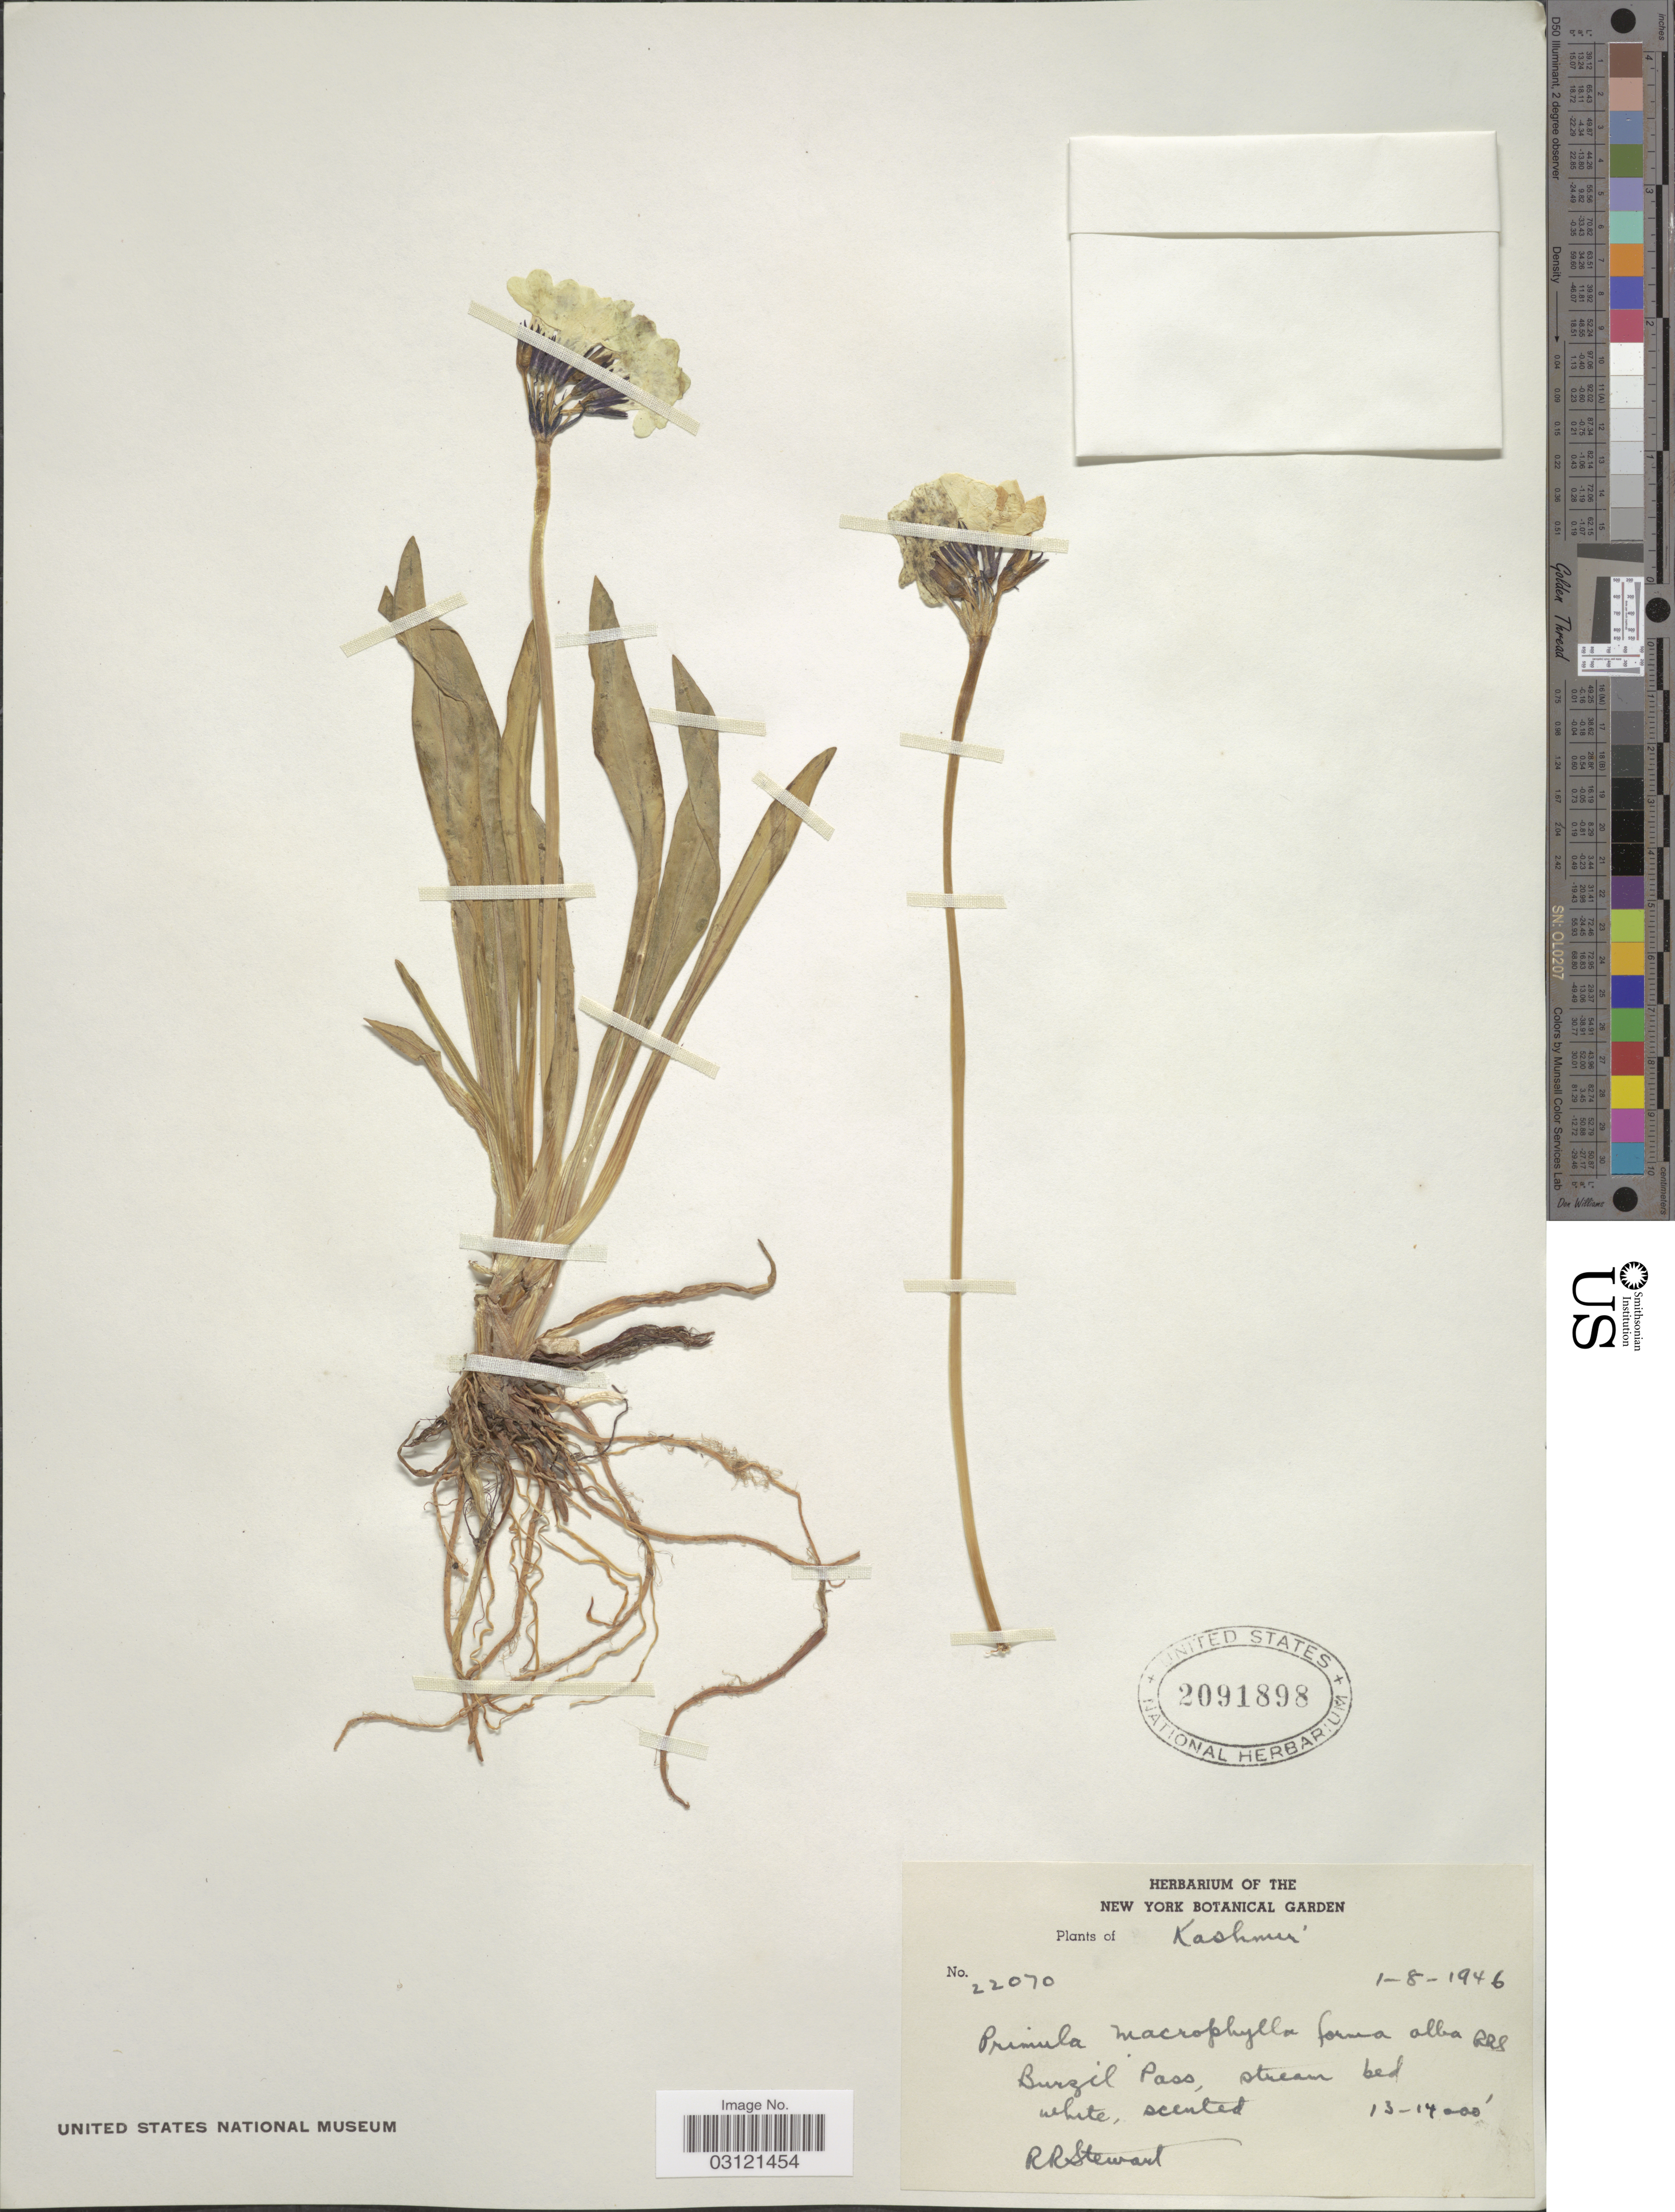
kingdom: Plantae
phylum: Tracheophyta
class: Magnoliopsida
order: Ericales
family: Primulaceae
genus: Primula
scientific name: Primula macrophylla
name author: D. Don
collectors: R. Stewart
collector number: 22070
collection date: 1946-08-01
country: India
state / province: Jammu and Kashmir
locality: Burzill Pass, stream bed, Kashmir.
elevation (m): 3962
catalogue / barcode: US 2091898